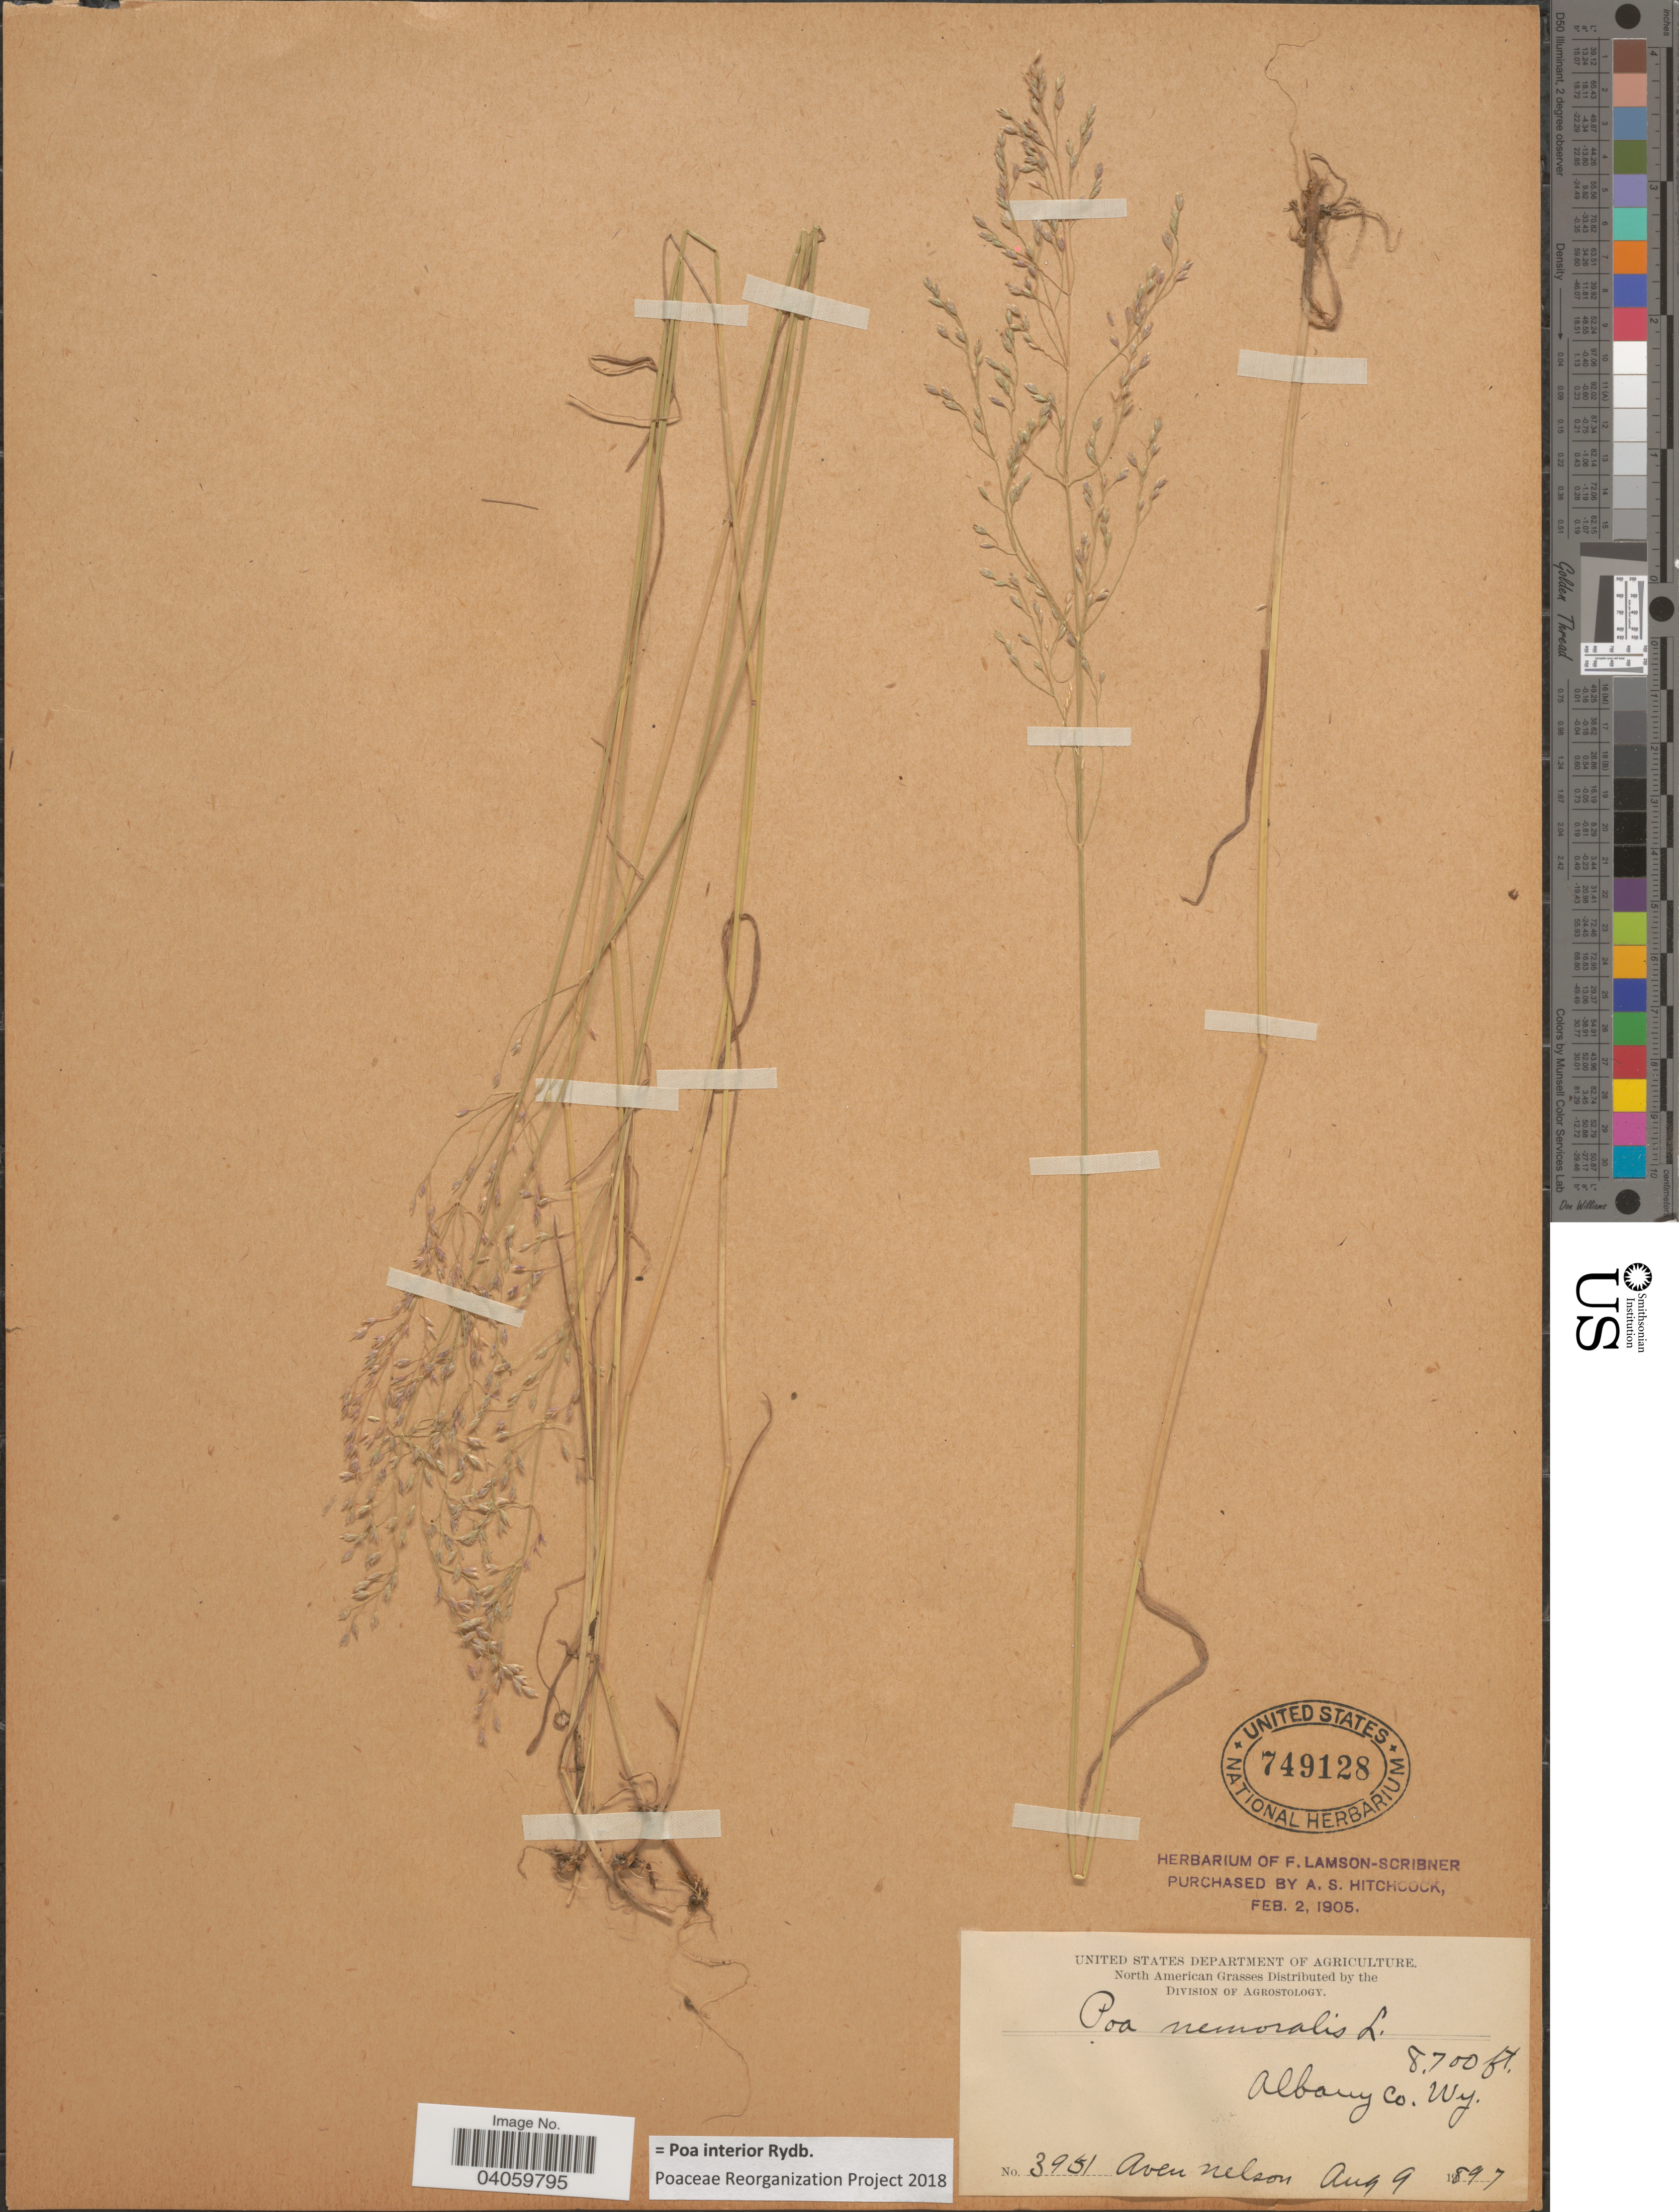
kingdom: Plantae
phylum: Tracheophyta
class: Liliopsida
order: Poales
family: Poaceae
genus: Poa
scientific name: Poa interior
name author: Rydb.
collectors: A. Nelson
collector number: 3951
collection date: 1897-08-09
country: United States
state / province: Wyoming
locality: Albany Co.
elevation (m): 2652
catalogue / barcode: US 749128